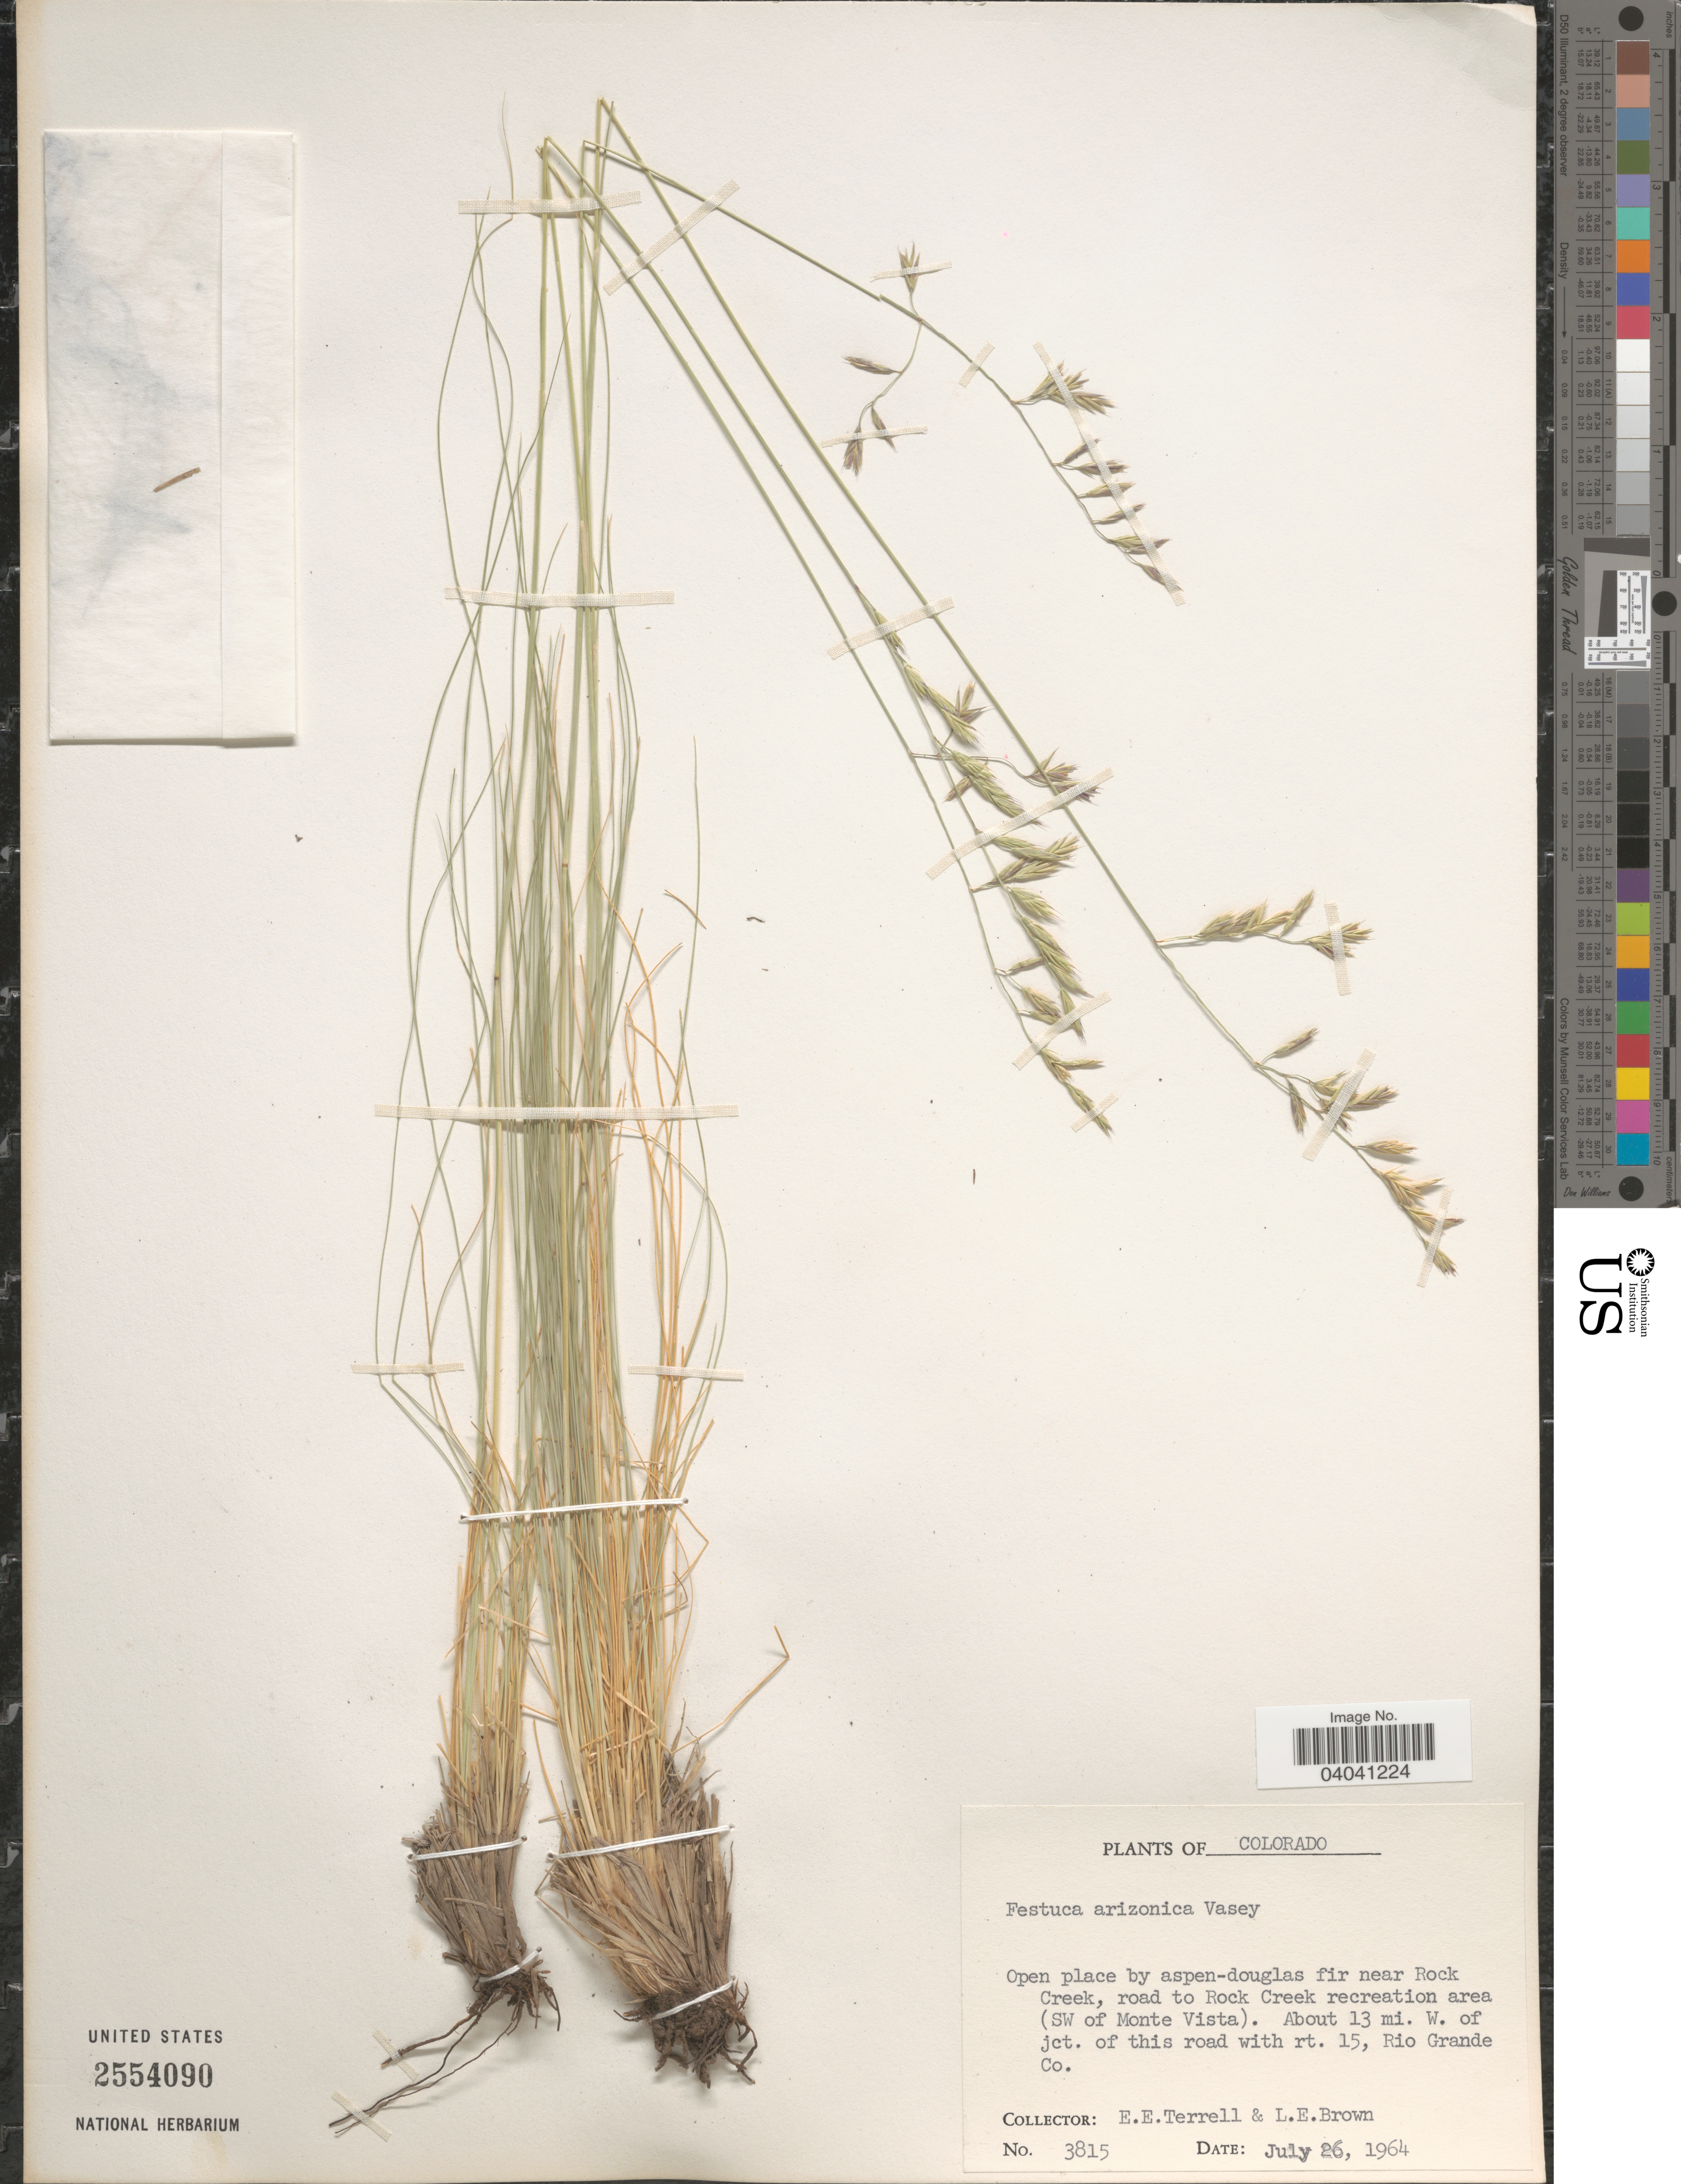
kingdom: Plantae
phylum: Tracheophyta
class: Liliopsida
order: Poales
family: Poaceae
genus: Festuca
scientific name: Festuca arizonica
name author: Vasey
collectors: E. E. Terrell & L. E. Brown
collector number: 3815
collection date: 1964-07-26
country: United States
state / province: Colorado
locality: Open place by aspen-douglas fir near Rock Creek, road to Rock Creek recreation area (SW of Monte Vista). About 13 mi. W. of jct. of this road with rt. 12, Rio Grande Co.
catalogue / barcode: US 2554090